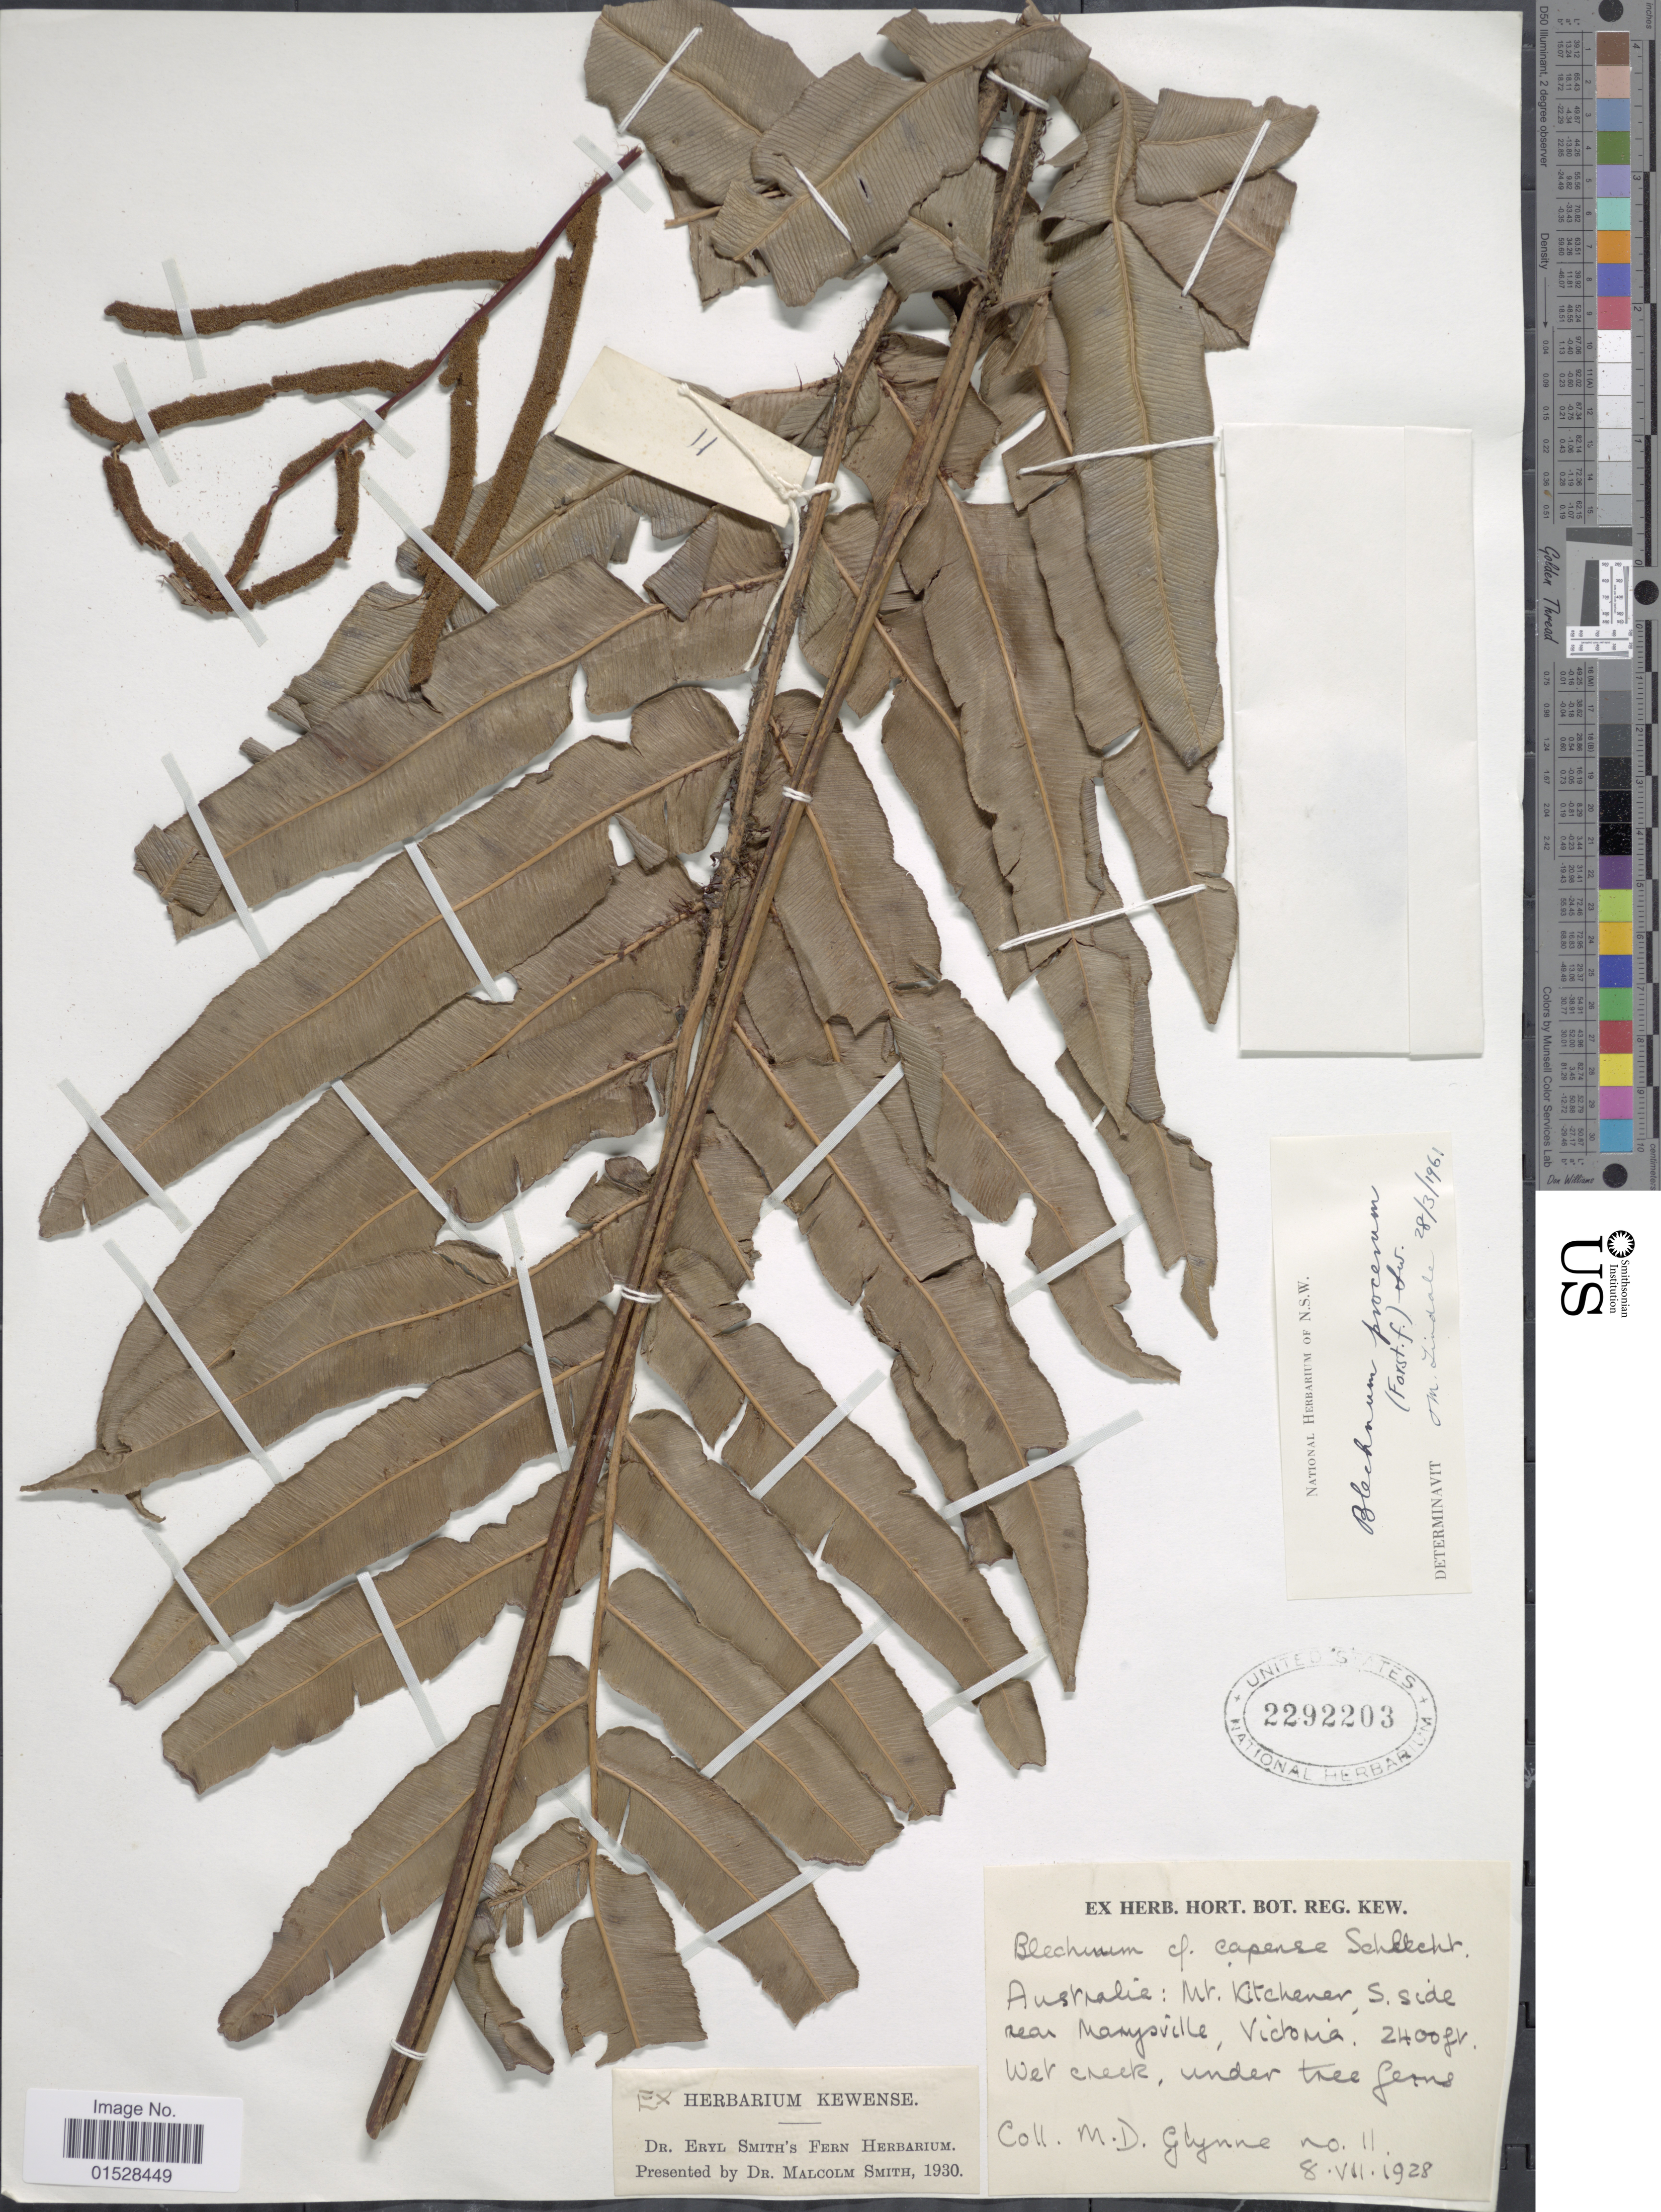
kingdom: Plantae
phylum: Tracheophyta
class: Polypodiopsida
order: Polypodiales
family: Blechnaceae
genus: Blechnum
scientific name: Blechnum procerum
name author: (F. Först.) Sw.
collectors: M. Glynne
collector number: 11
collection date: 1928-07-08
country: Australia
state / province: Victoria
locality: Mt. Kitchener, S. side near Marysville, Victoria.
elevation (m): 732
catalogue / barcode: US 2292203